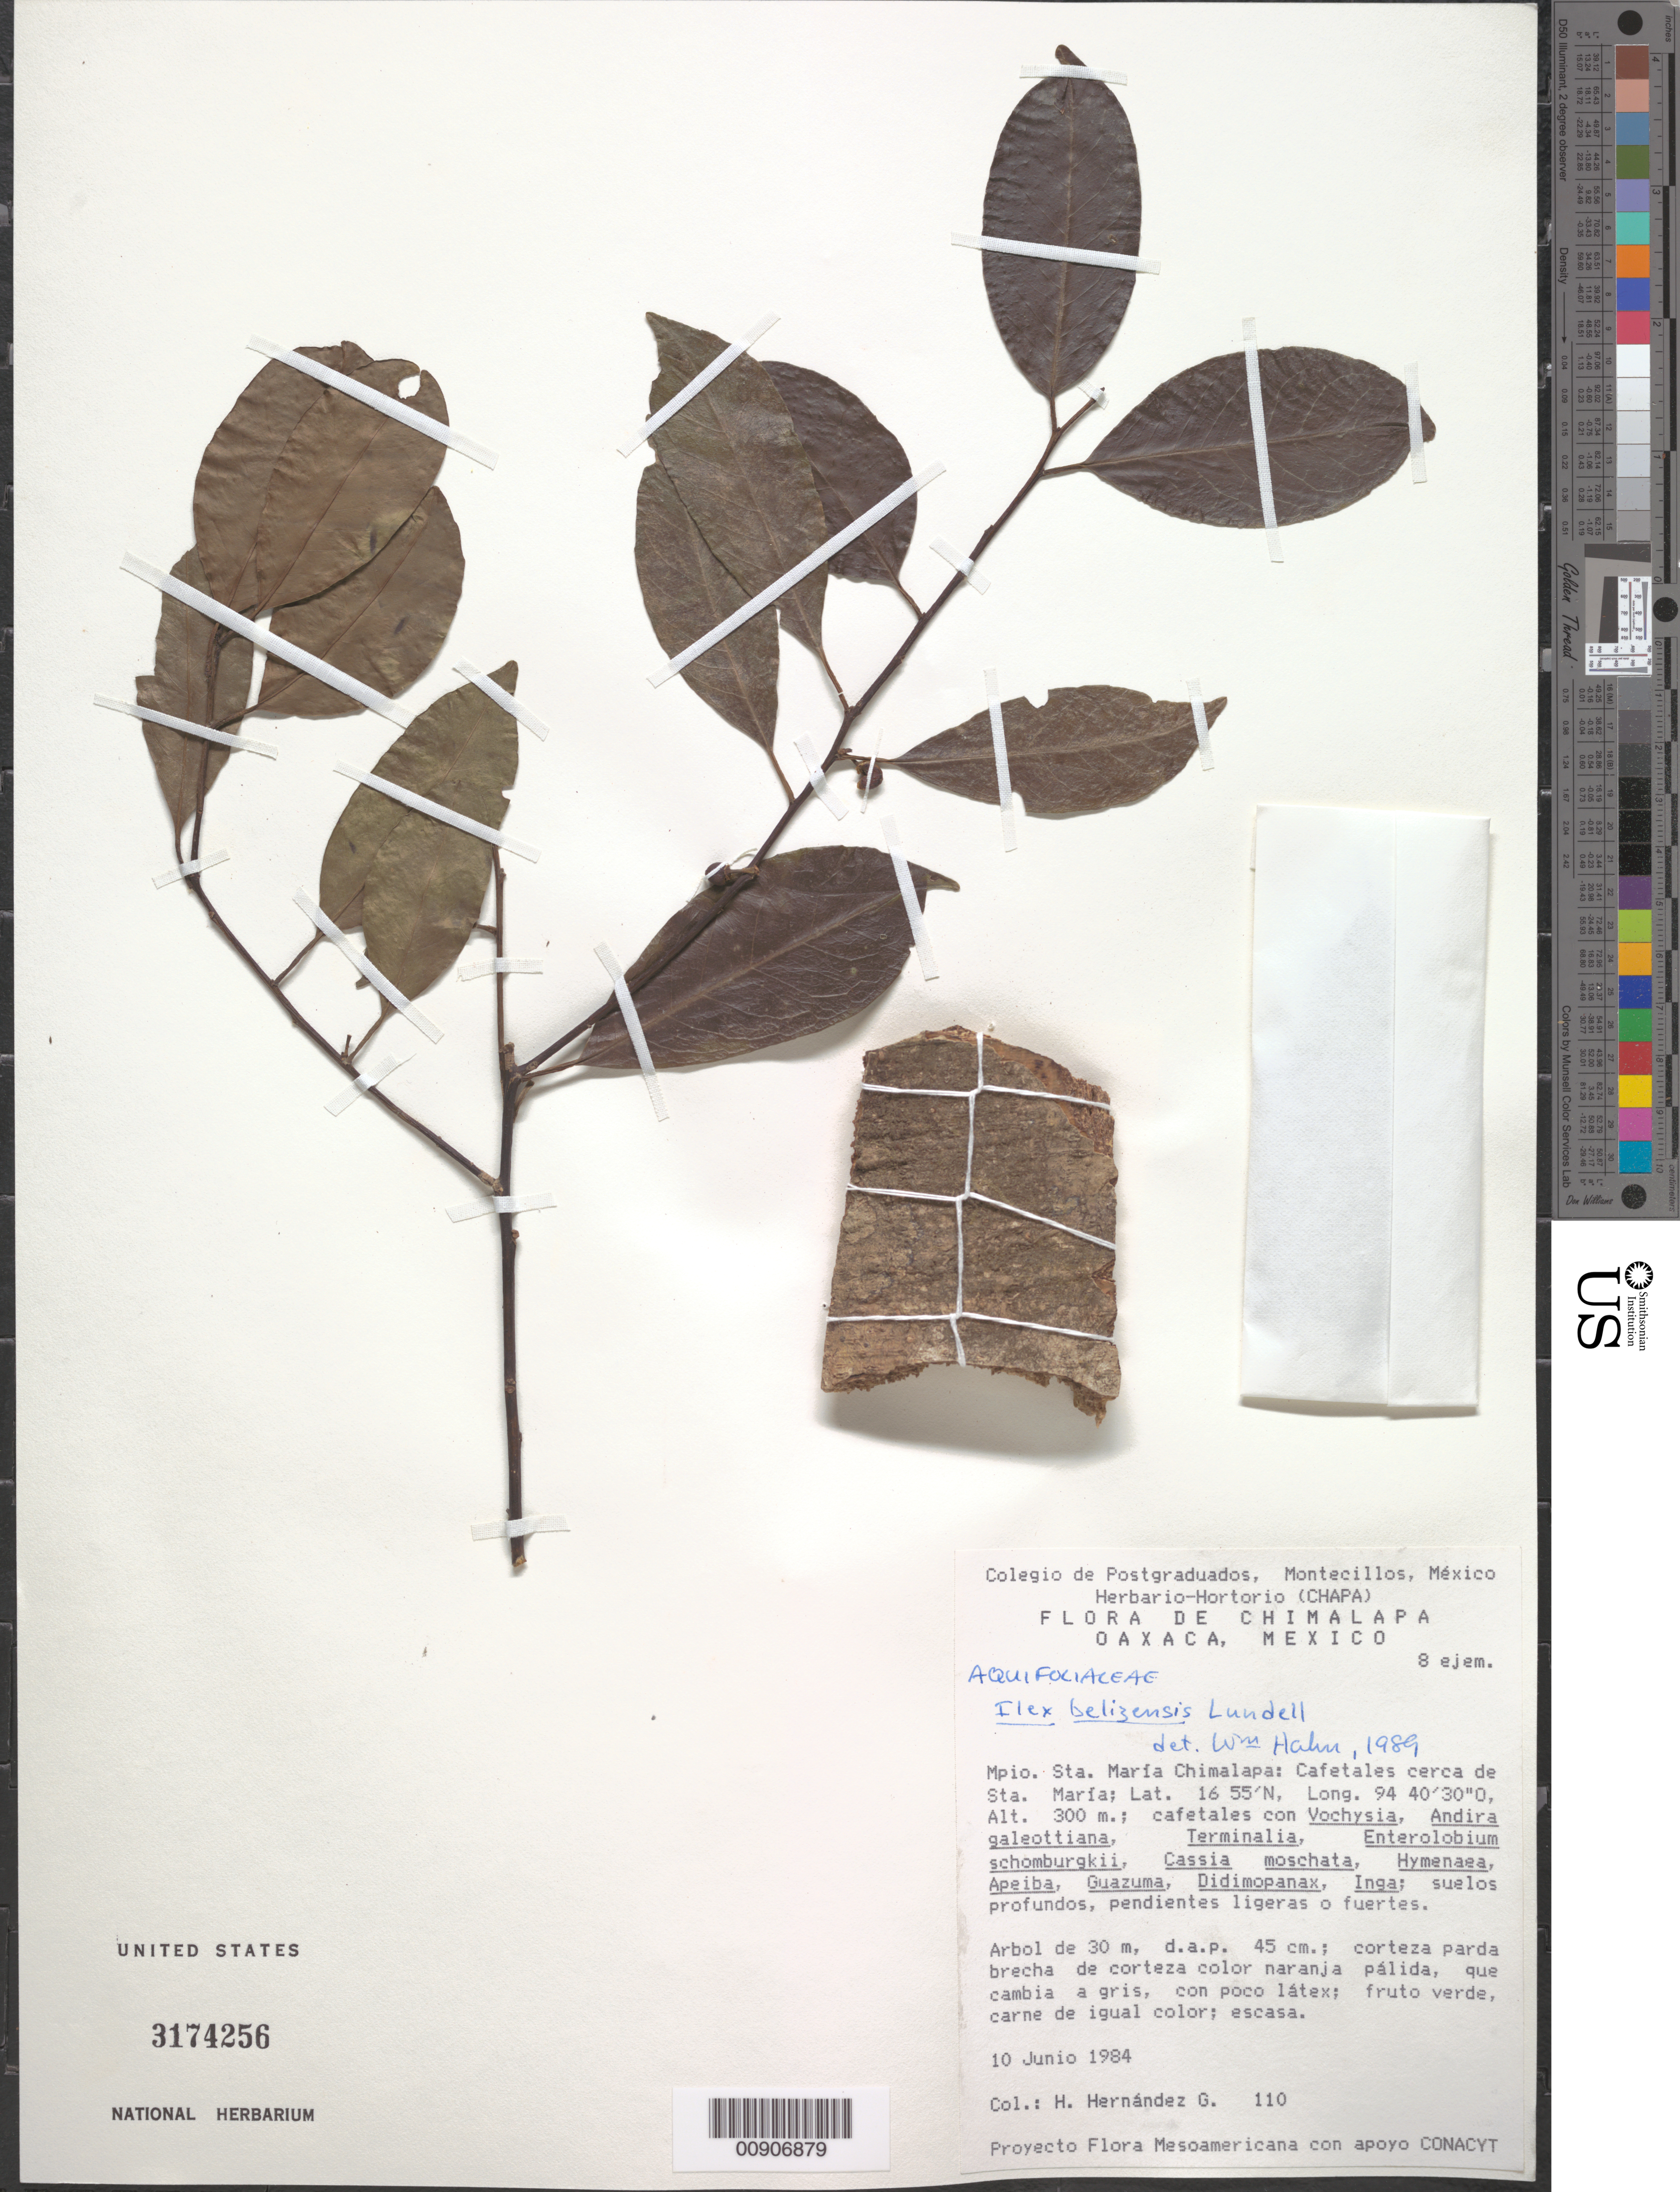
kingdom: Plantae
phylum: Tracheophyta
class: Magnoliopsida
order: Aquifoliales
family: Aquifoliaceae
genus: Ilex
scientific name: Ilex belizensis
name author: Lundell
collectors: H. Hernandez G.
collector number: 110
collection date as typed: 10 Jun 1984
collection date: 1984-06-10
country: Mexico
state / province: Oaxaca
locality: Oaxaca: Mpio. Sta. María Chimalapa: Cafetales cerca de Sta. María.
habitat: Cafetales c/ Vochysia, Andira geleottiana, Terminalia, Enterolobium schomburgkii, Cassia moschata, Hymenaea, Apeiba, Guazuma,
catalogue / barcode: US 3174256